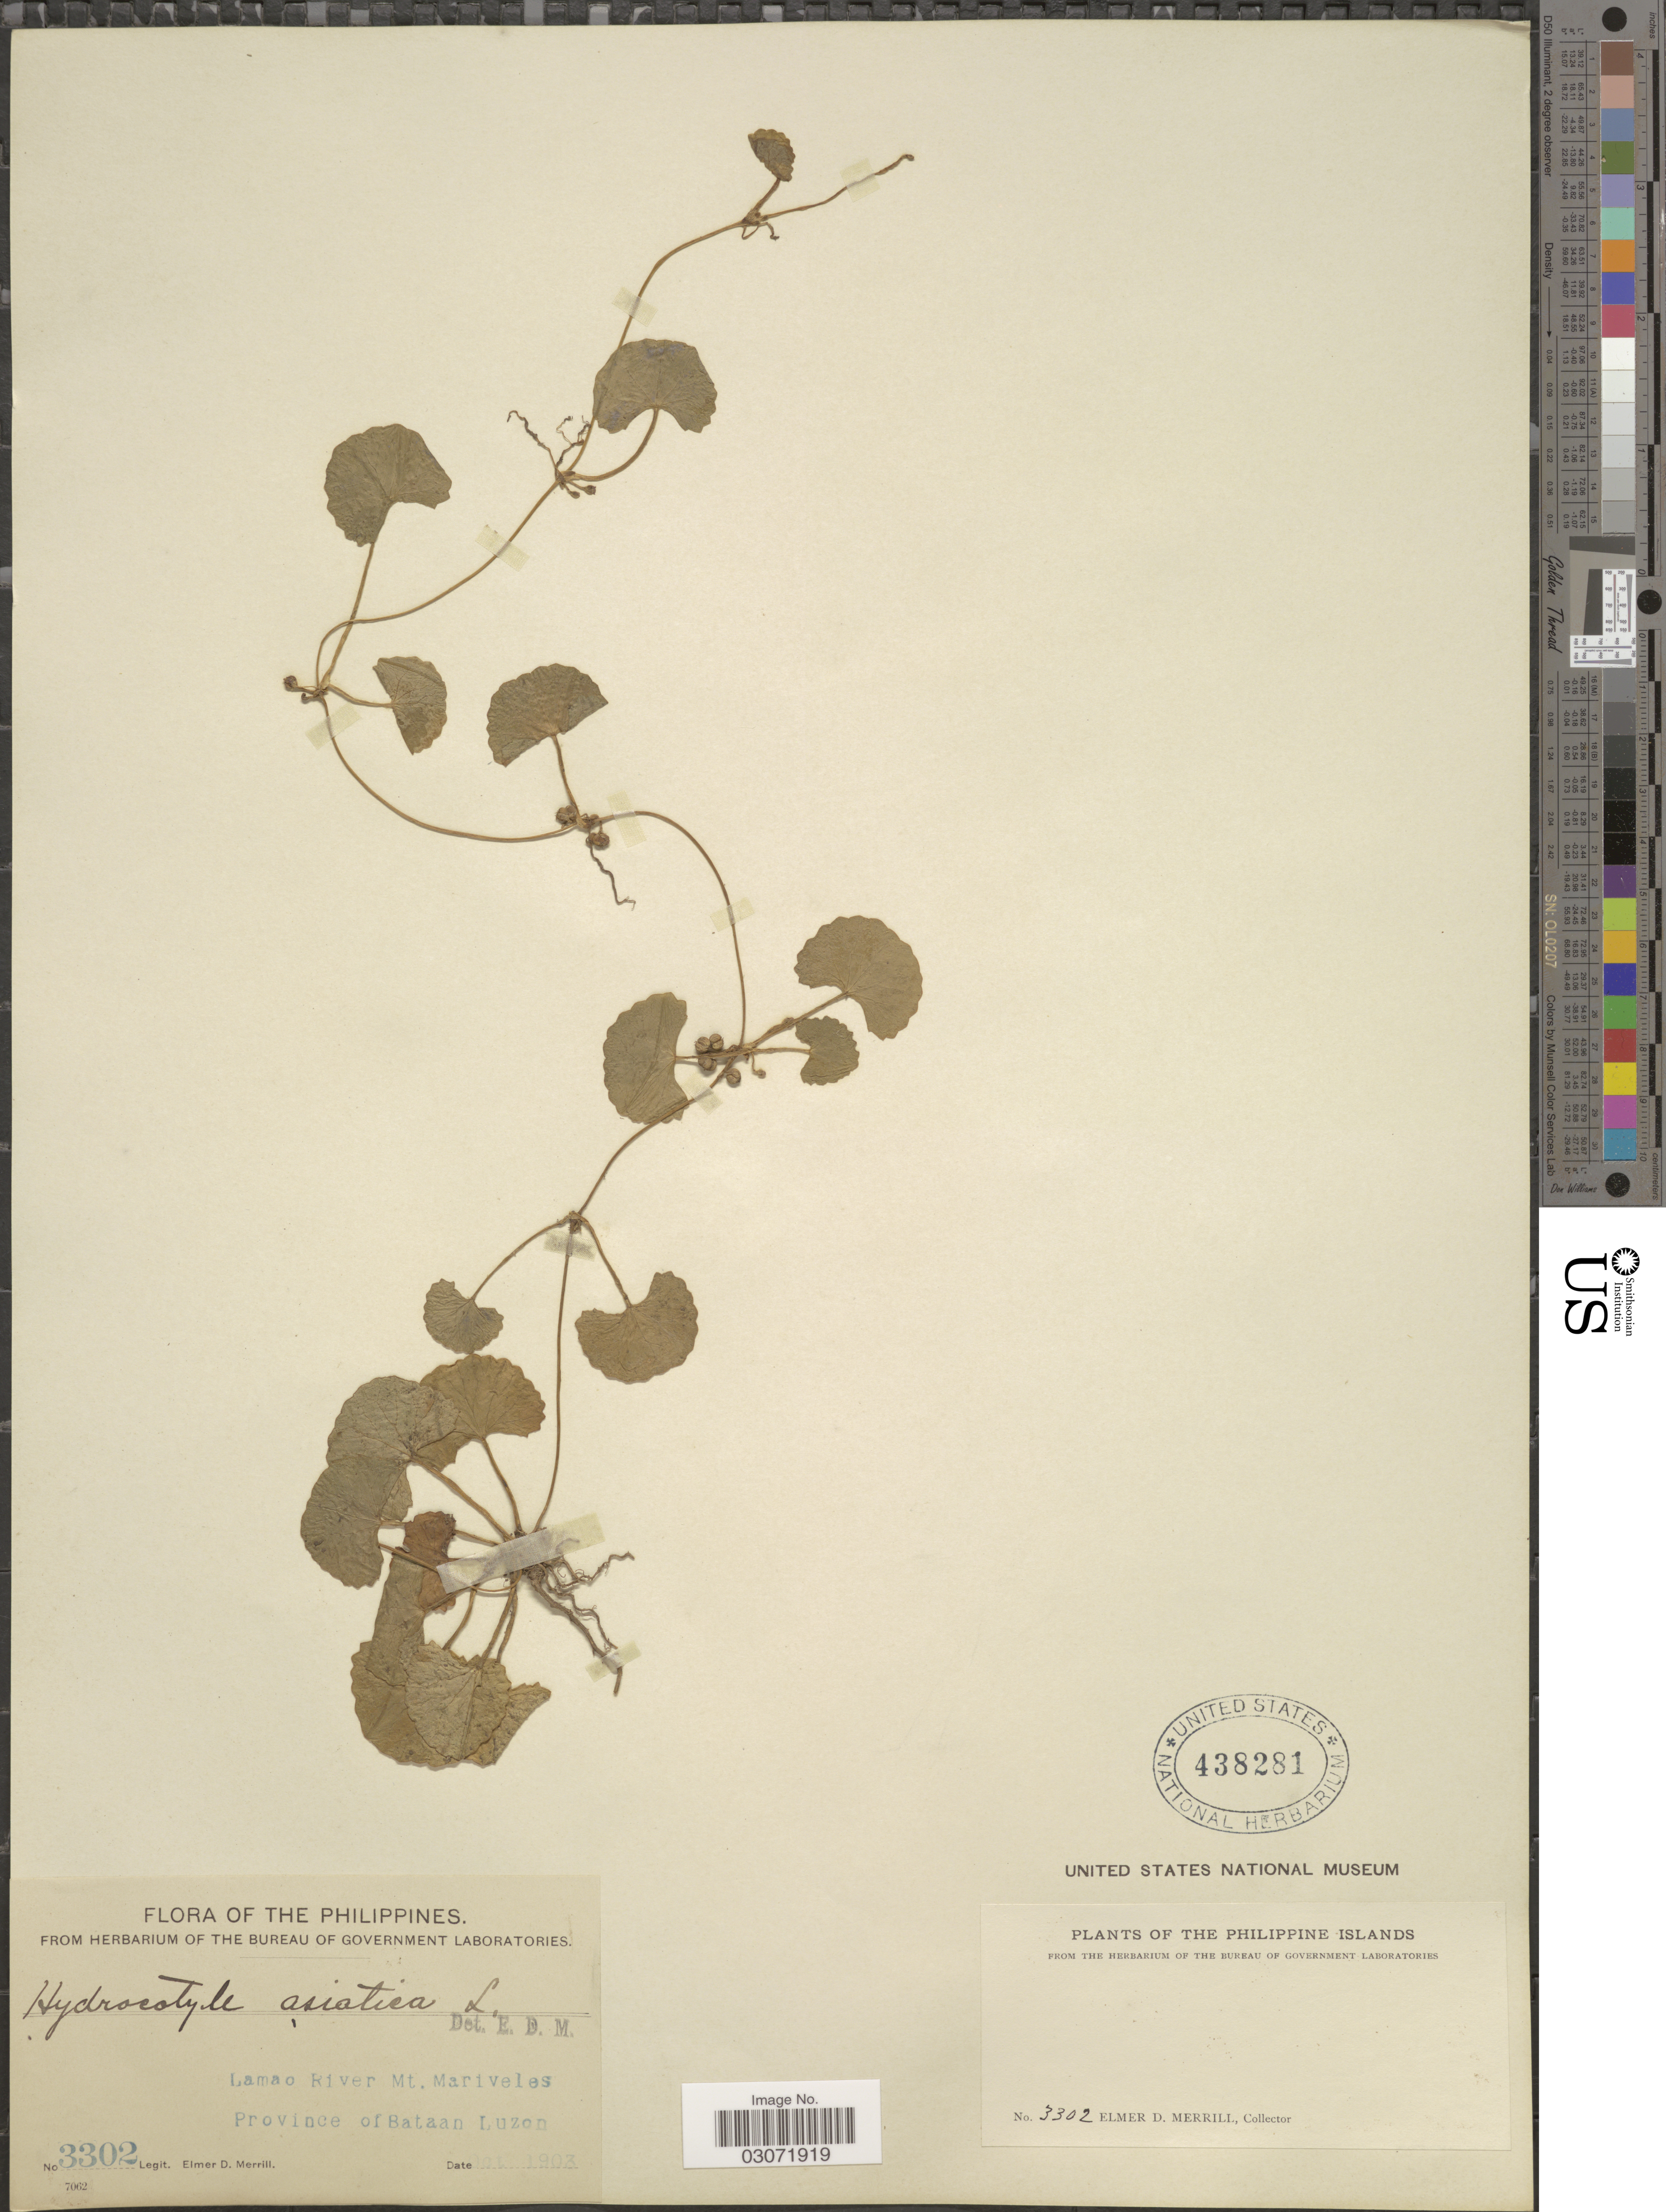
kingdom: Plantae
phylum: Tracheophyta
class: Magnoliopsida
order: Apiales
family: Apiaceae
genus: Centella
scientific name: Centella asiatica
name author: (L.) Urb.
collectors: E. D. Merrill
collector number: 3302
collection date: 1903-10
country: Philippines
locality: Lamao River, Mt. Mariveles. Province of Bataan. Luzon.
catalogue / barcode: US 438281